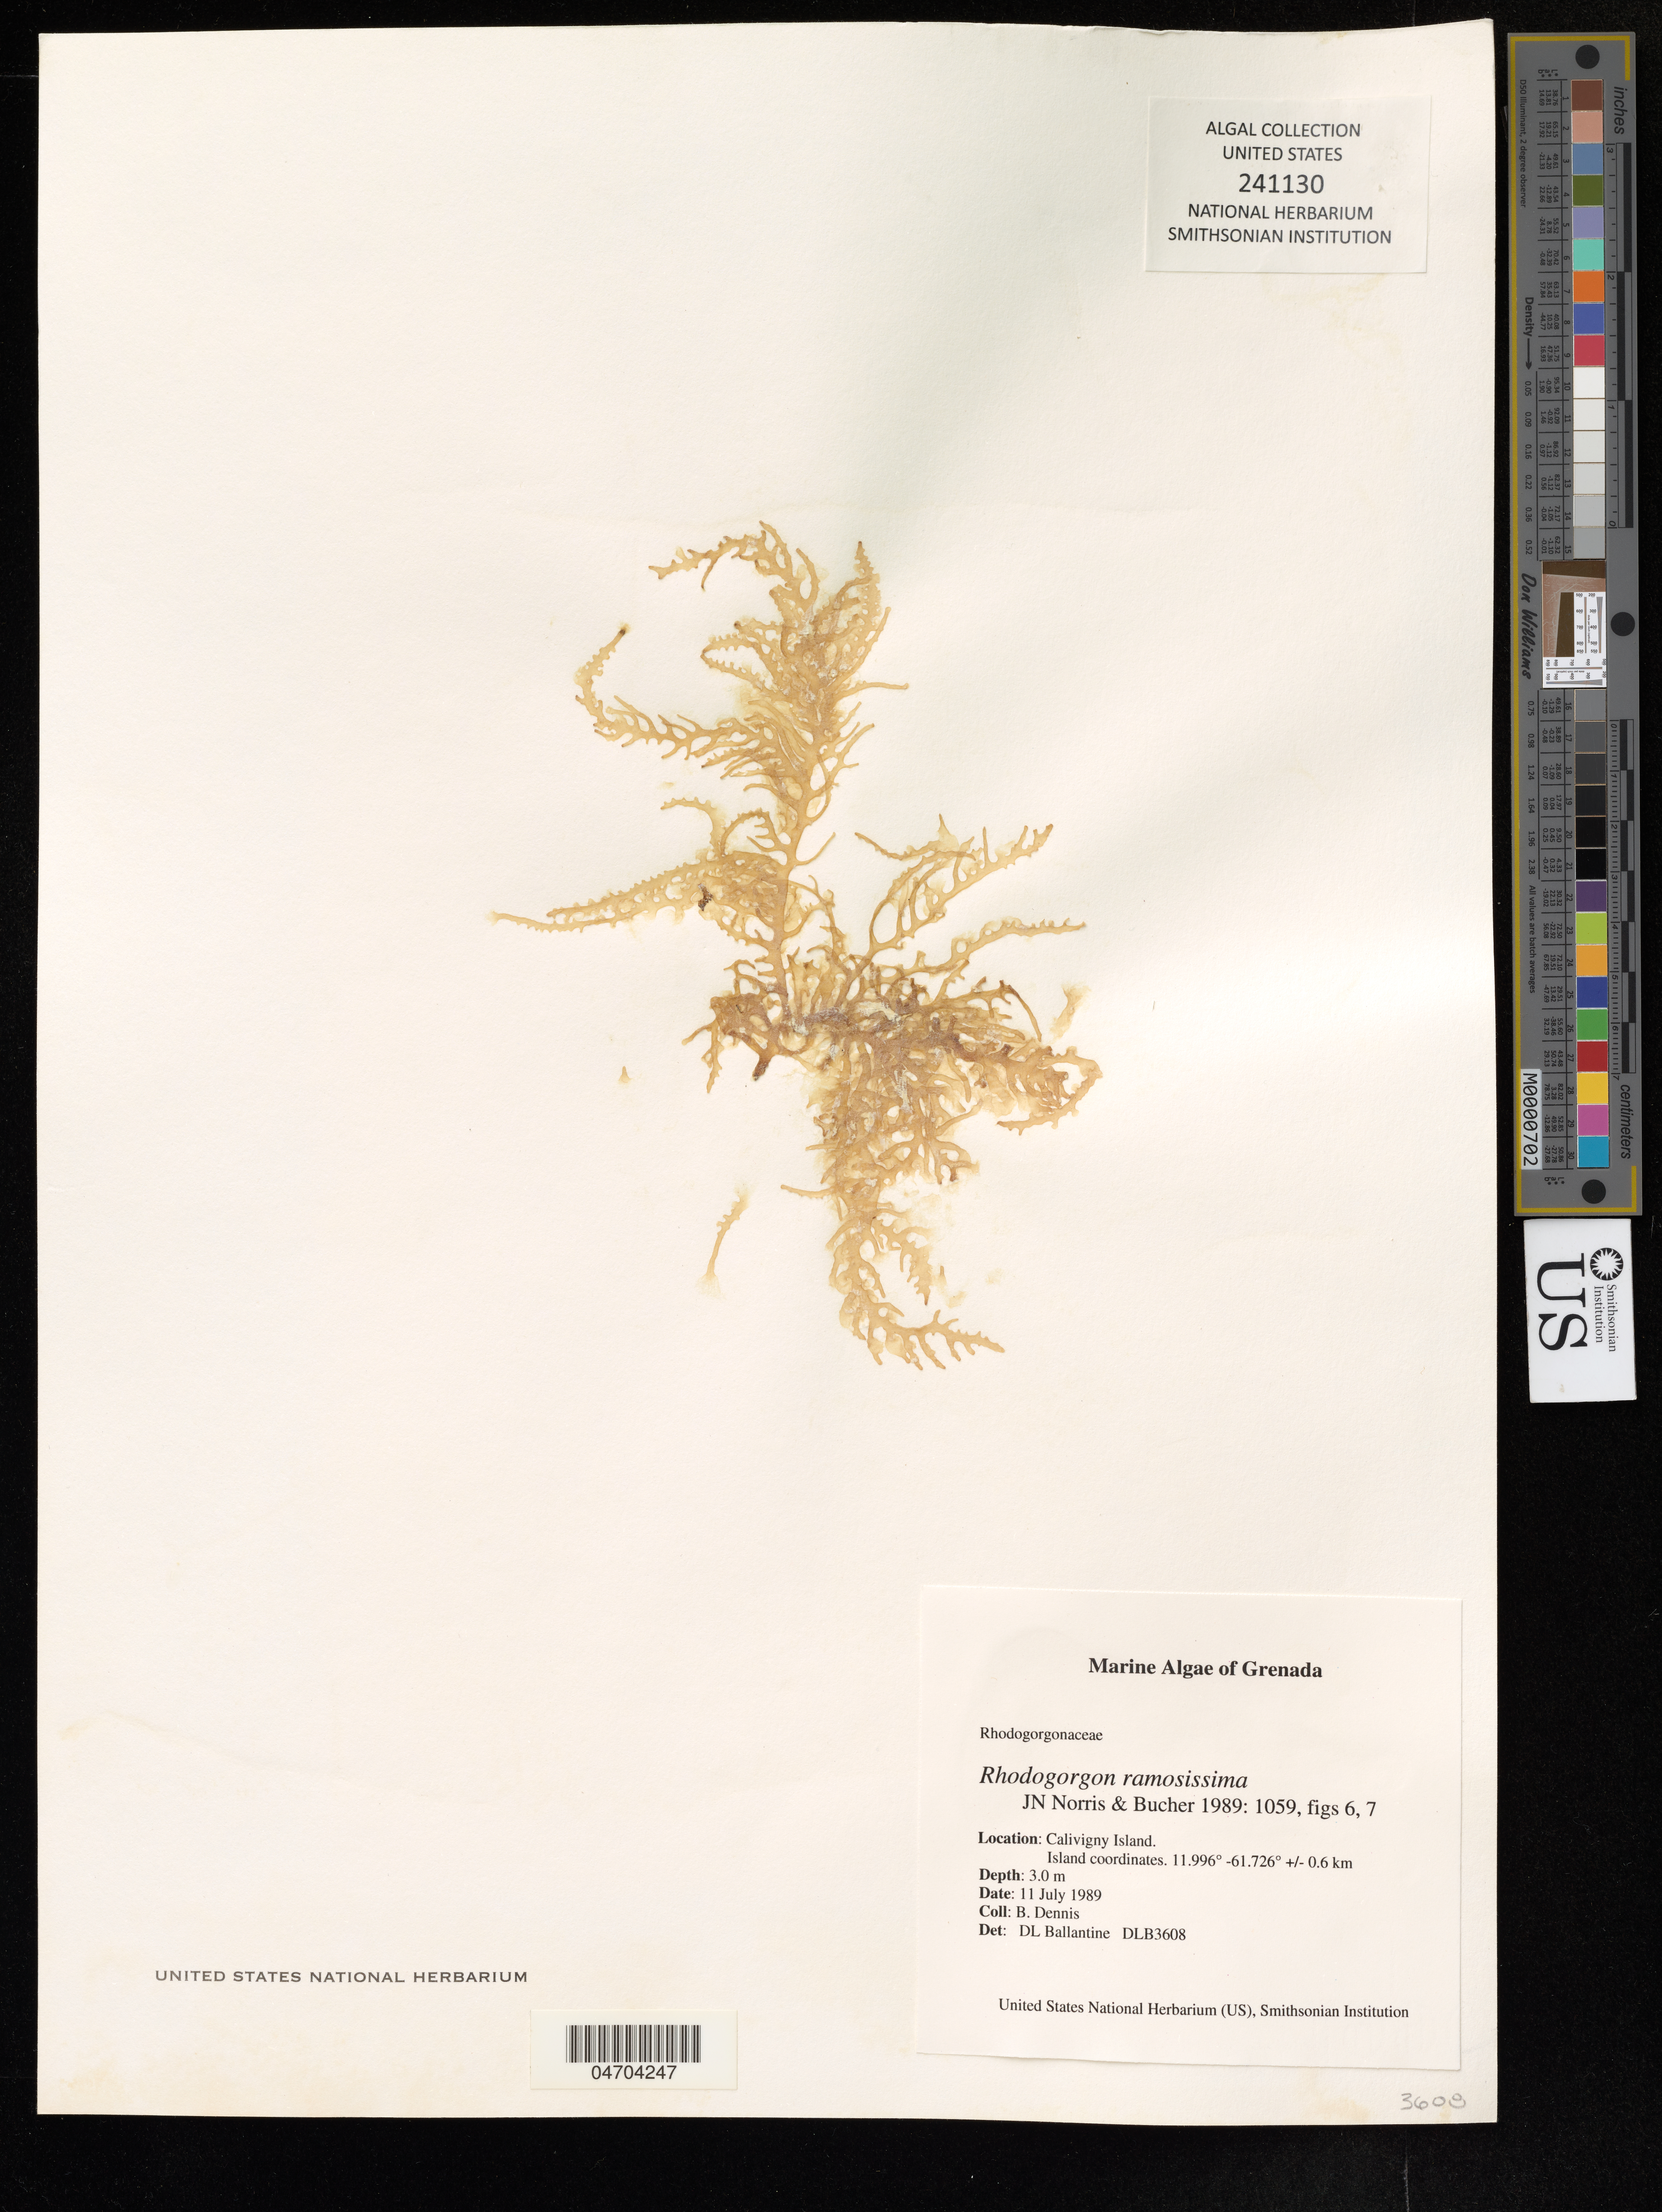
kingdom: Plantae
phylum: Rhodophyta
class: Florideophyceae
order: Rhodogorgonales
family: Rhodogorgonaceae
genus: Rhodogorgon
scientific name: Rhodogorgon ramosissima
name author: J.N. Norris & K.E. Bucher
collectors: B. Dennis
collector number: DLB3608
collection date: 1989-07-11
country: Grenada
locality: Calivigny Island.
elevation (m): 3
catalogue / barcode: US 241130